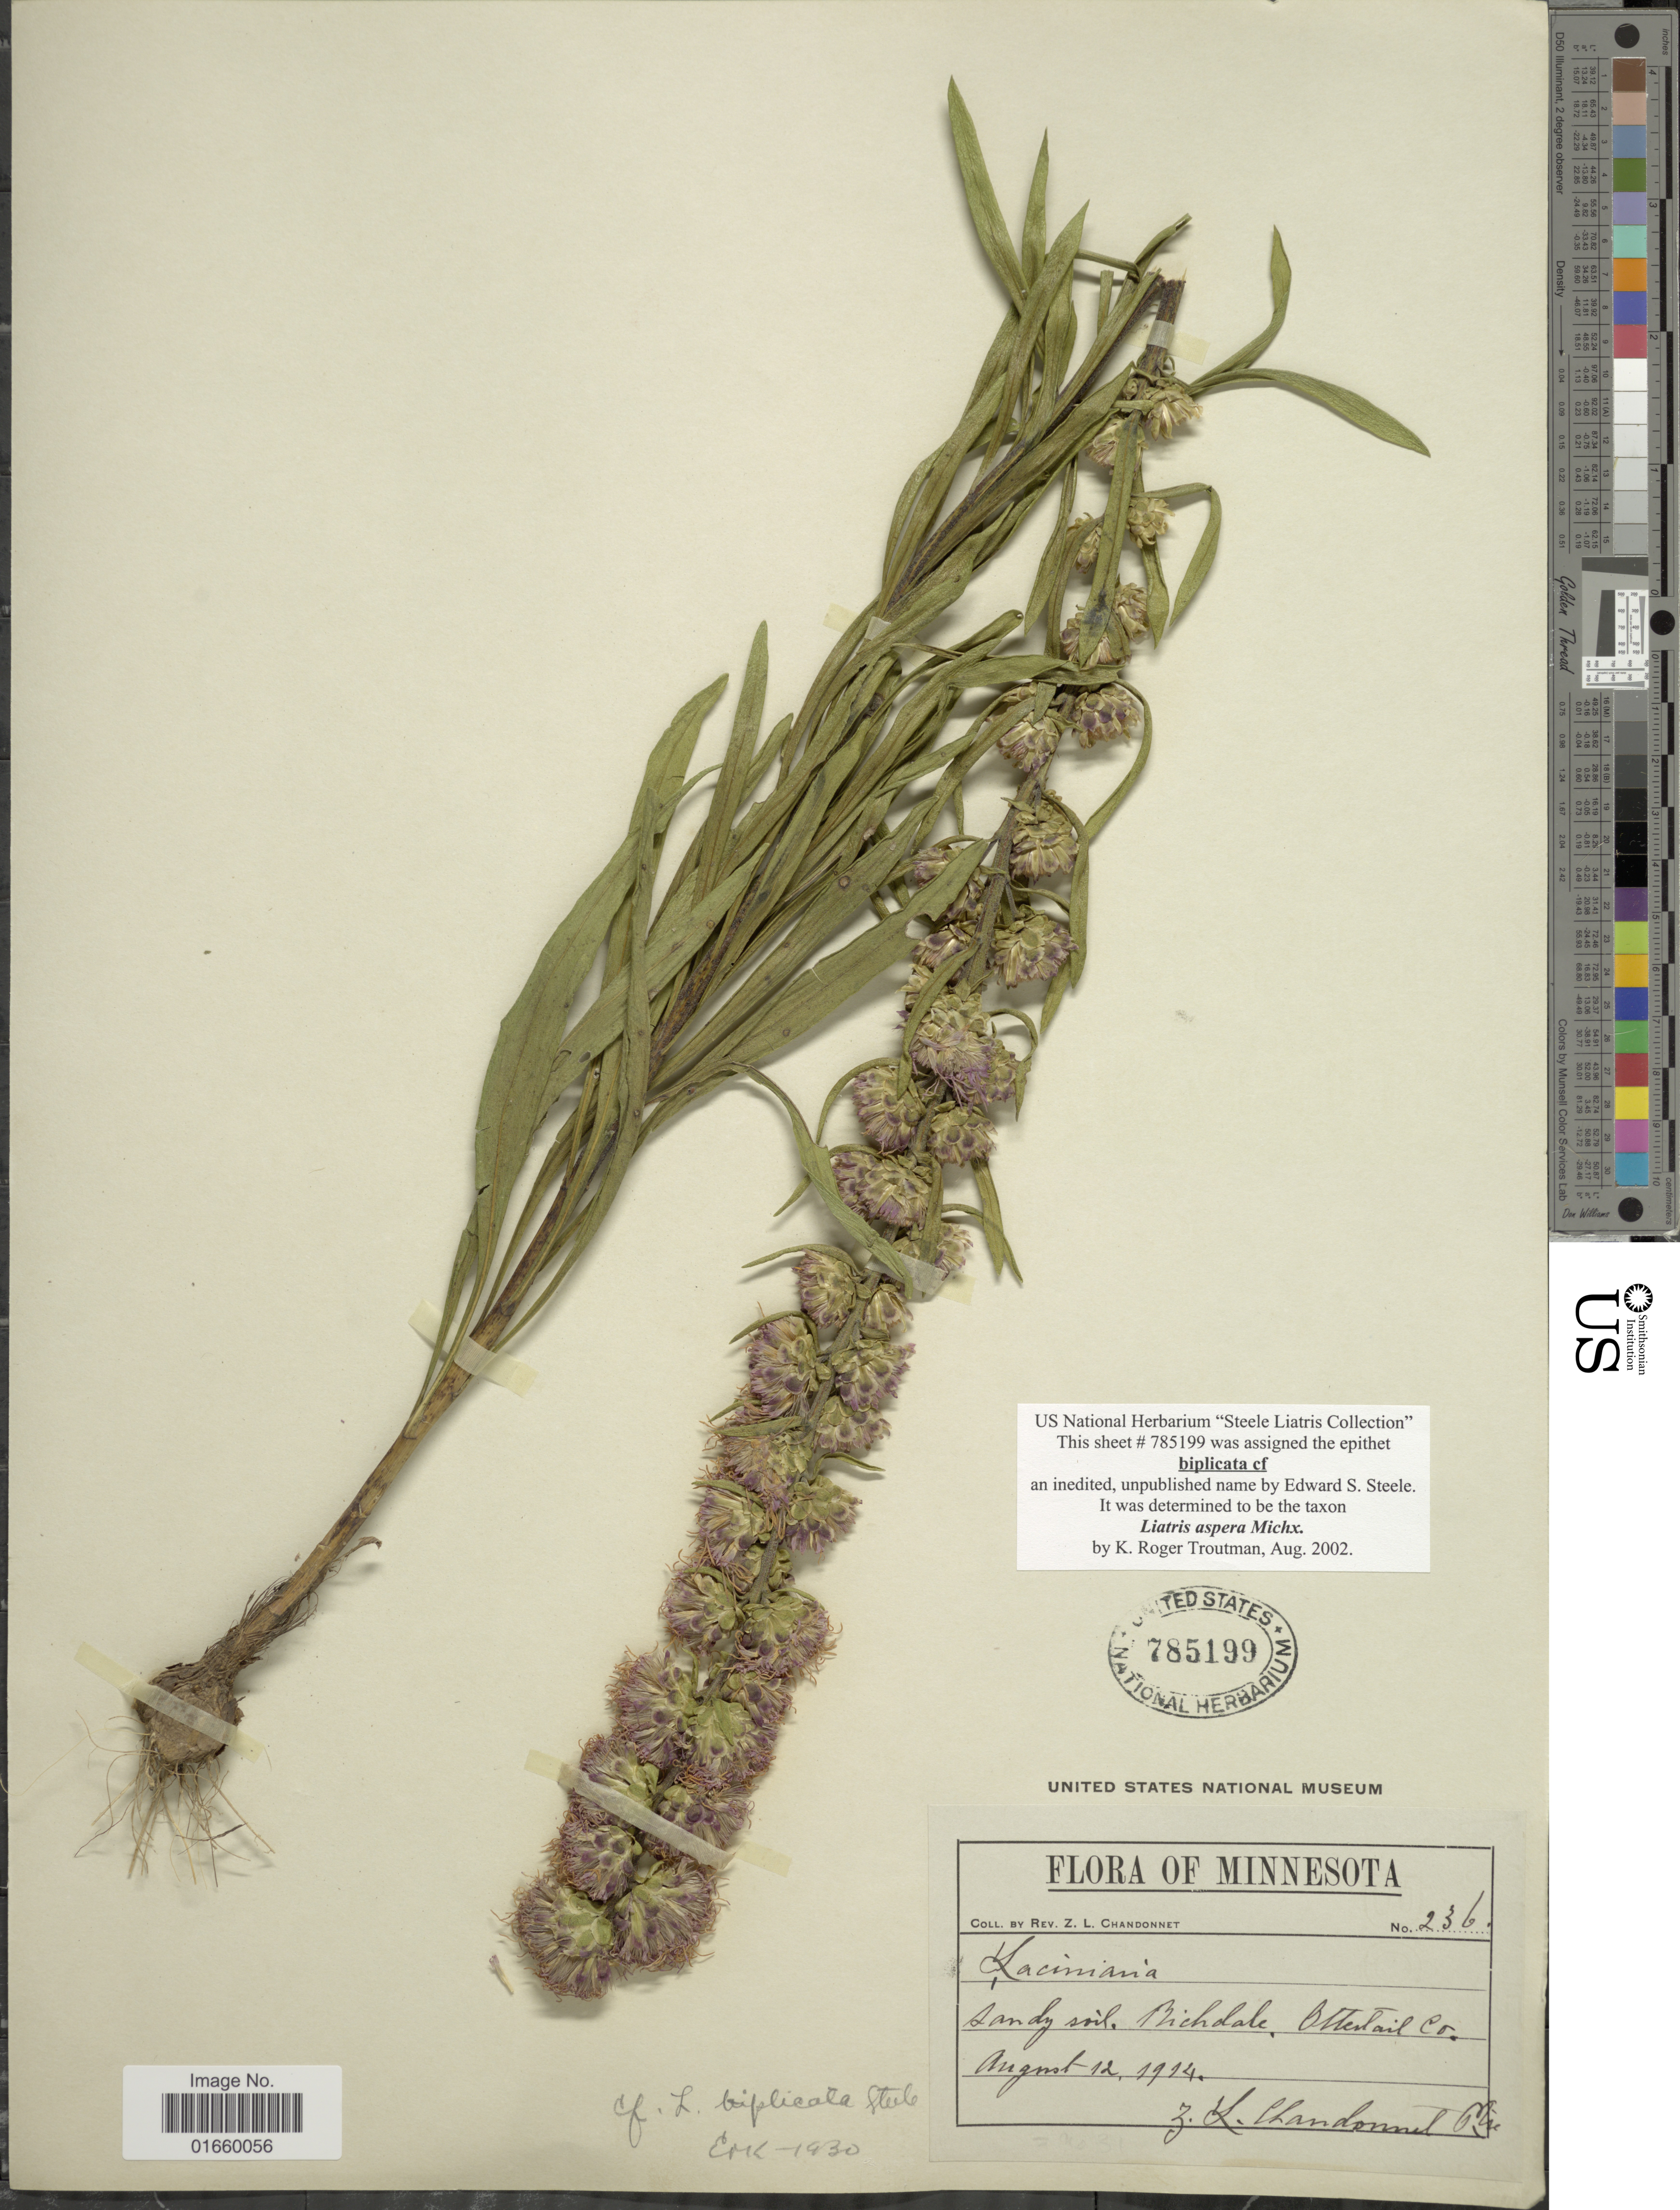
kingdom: Plantae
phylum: Tracheophyta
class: Magnoliopsida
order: Asterales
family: Asteraceae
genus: Liatris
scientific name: Liatris aspera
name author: Michx.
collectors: Z. Chandonnet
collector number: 236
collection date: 1914-08-12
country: United States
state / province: Minnesota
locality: Richdale, Otter Tail Co.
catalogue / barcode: US 785199